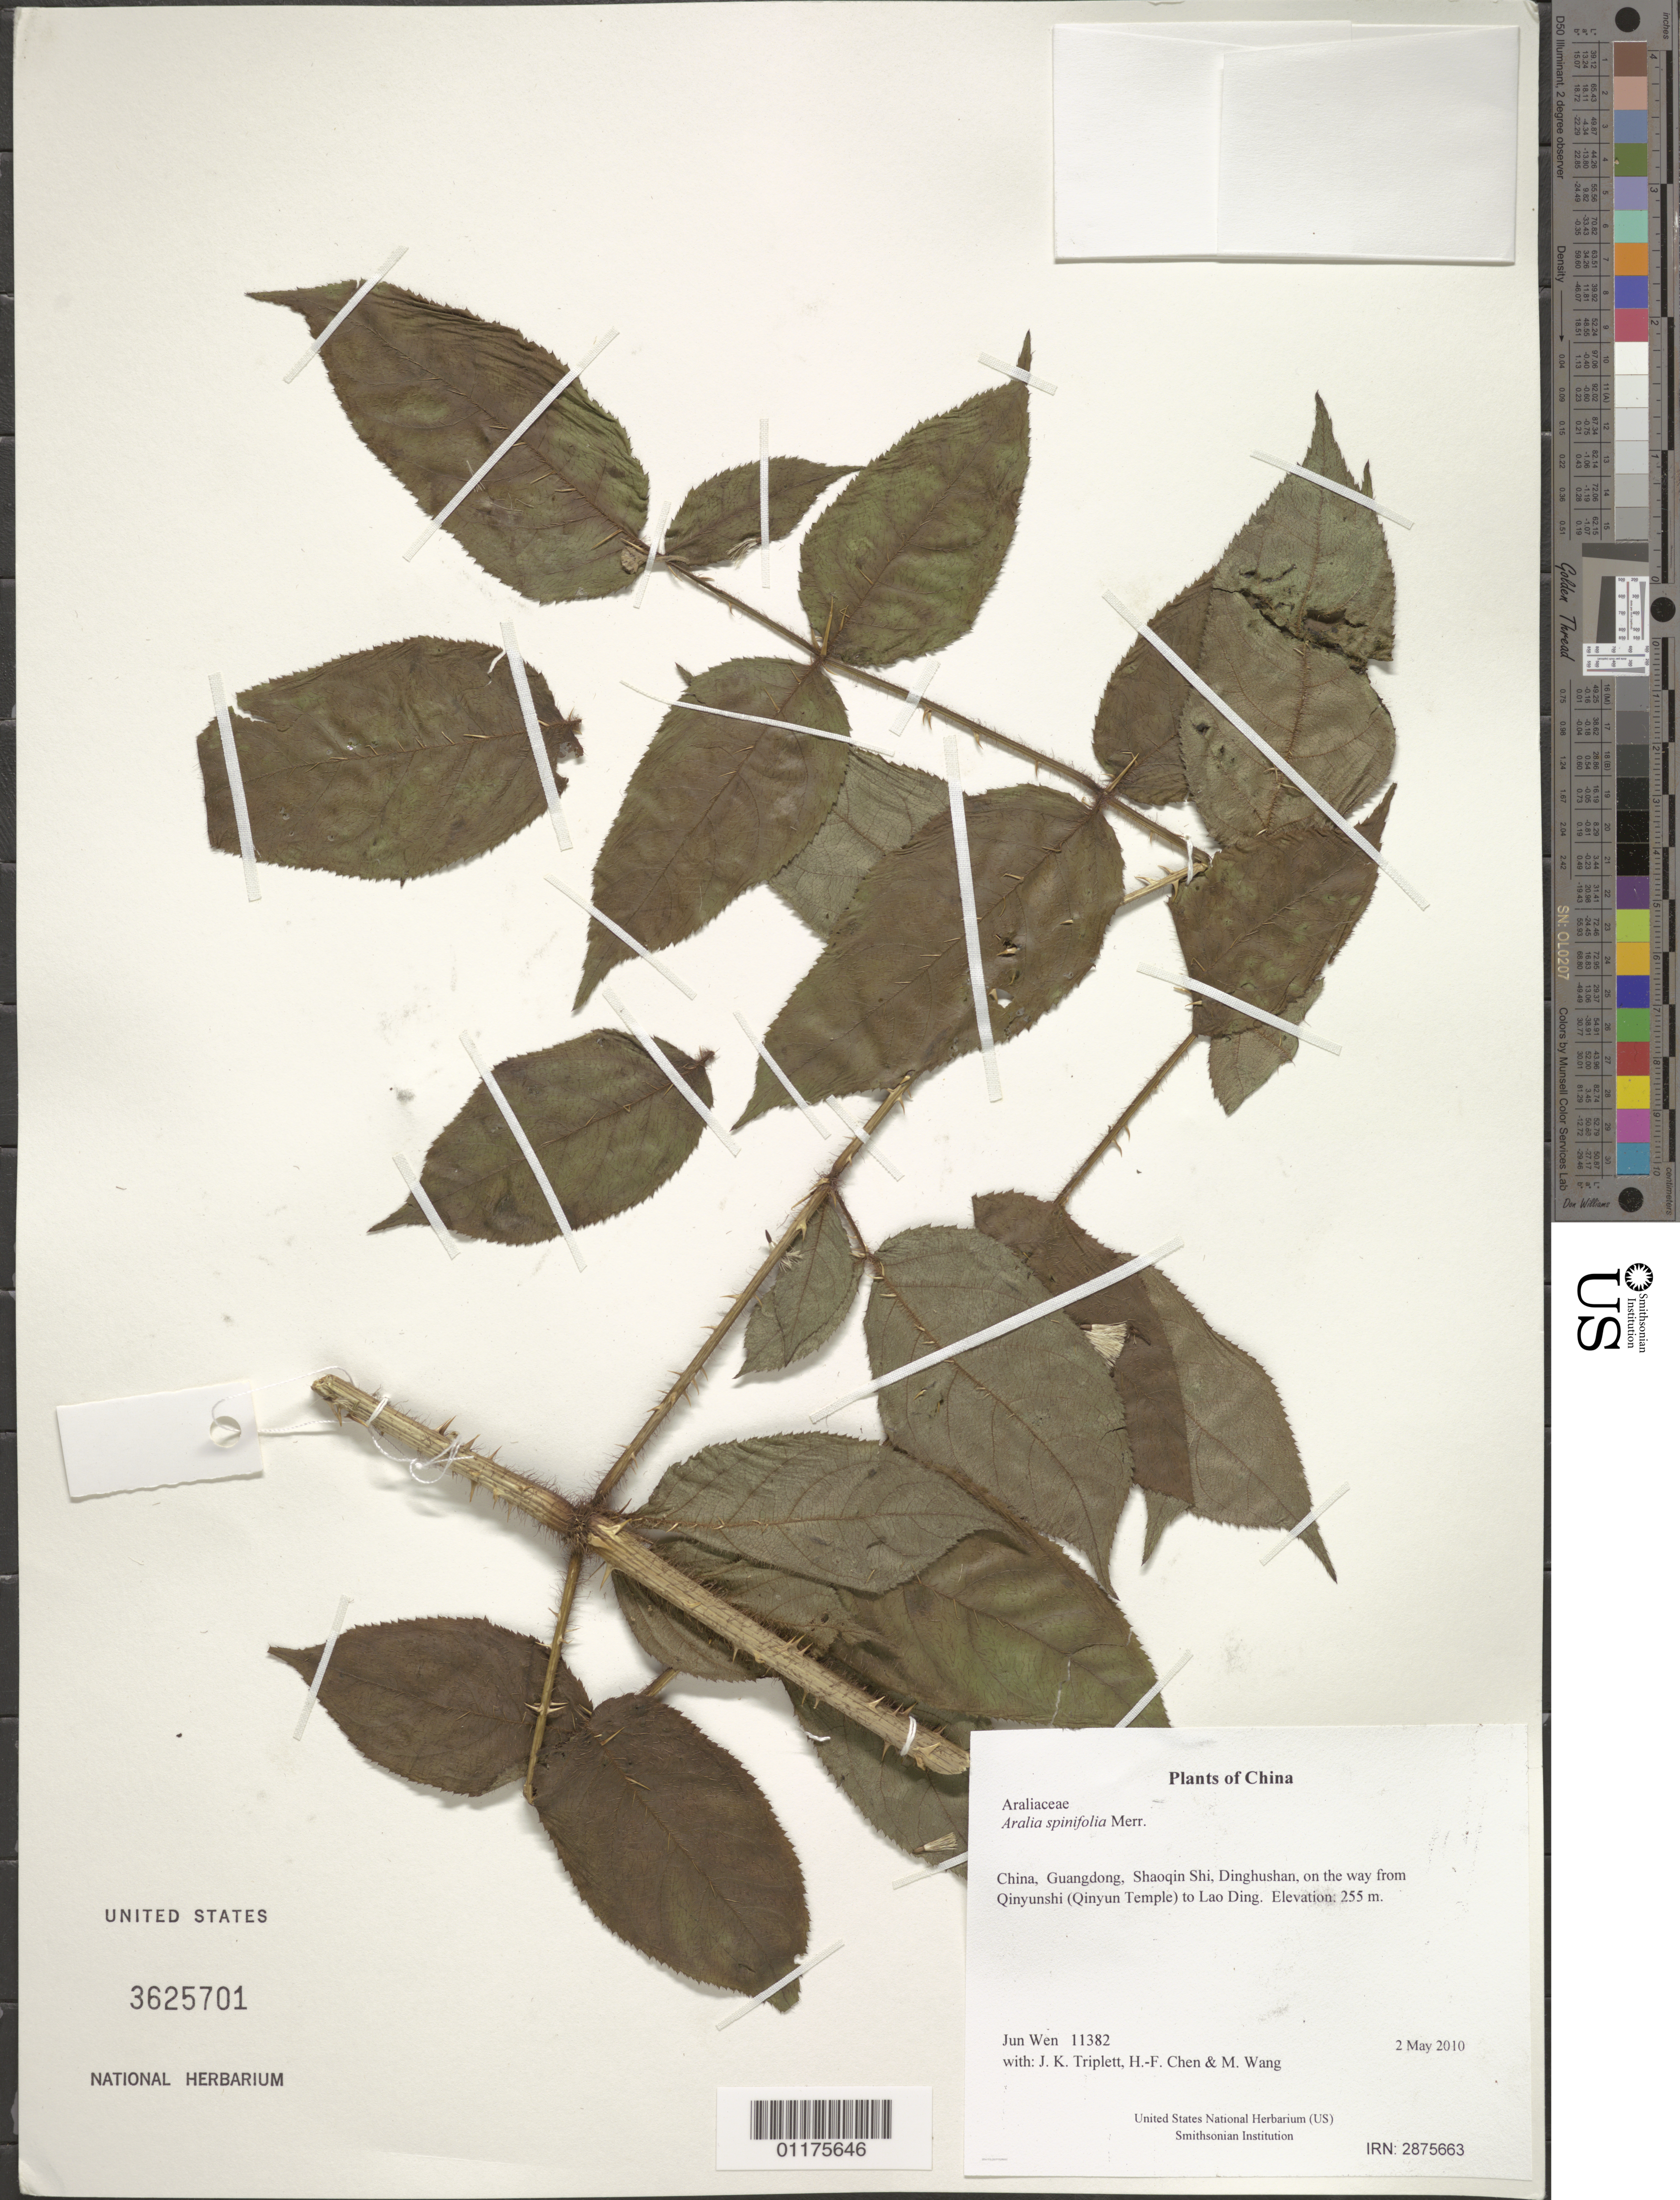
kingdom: Plantae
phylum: Tracheophyta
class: Magnoliopsida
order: Apiales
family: Araliaceae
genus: Aralia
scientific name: Aralia spinifolia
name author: Merr.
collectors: J. Wen, J. K. Triplett, H.-F. Chen & M. Wang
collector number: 11382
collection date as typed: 2 May 2010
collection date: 2010-05-02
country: China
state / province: Guangdong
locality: Shaoqin Shi, Dinghushan, on the way from Qinyunshi (Qinyun Temple) to Lao Ding.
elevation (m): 255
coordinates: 23 09.575 N, 112 31.817 E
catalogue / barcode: US 3625701